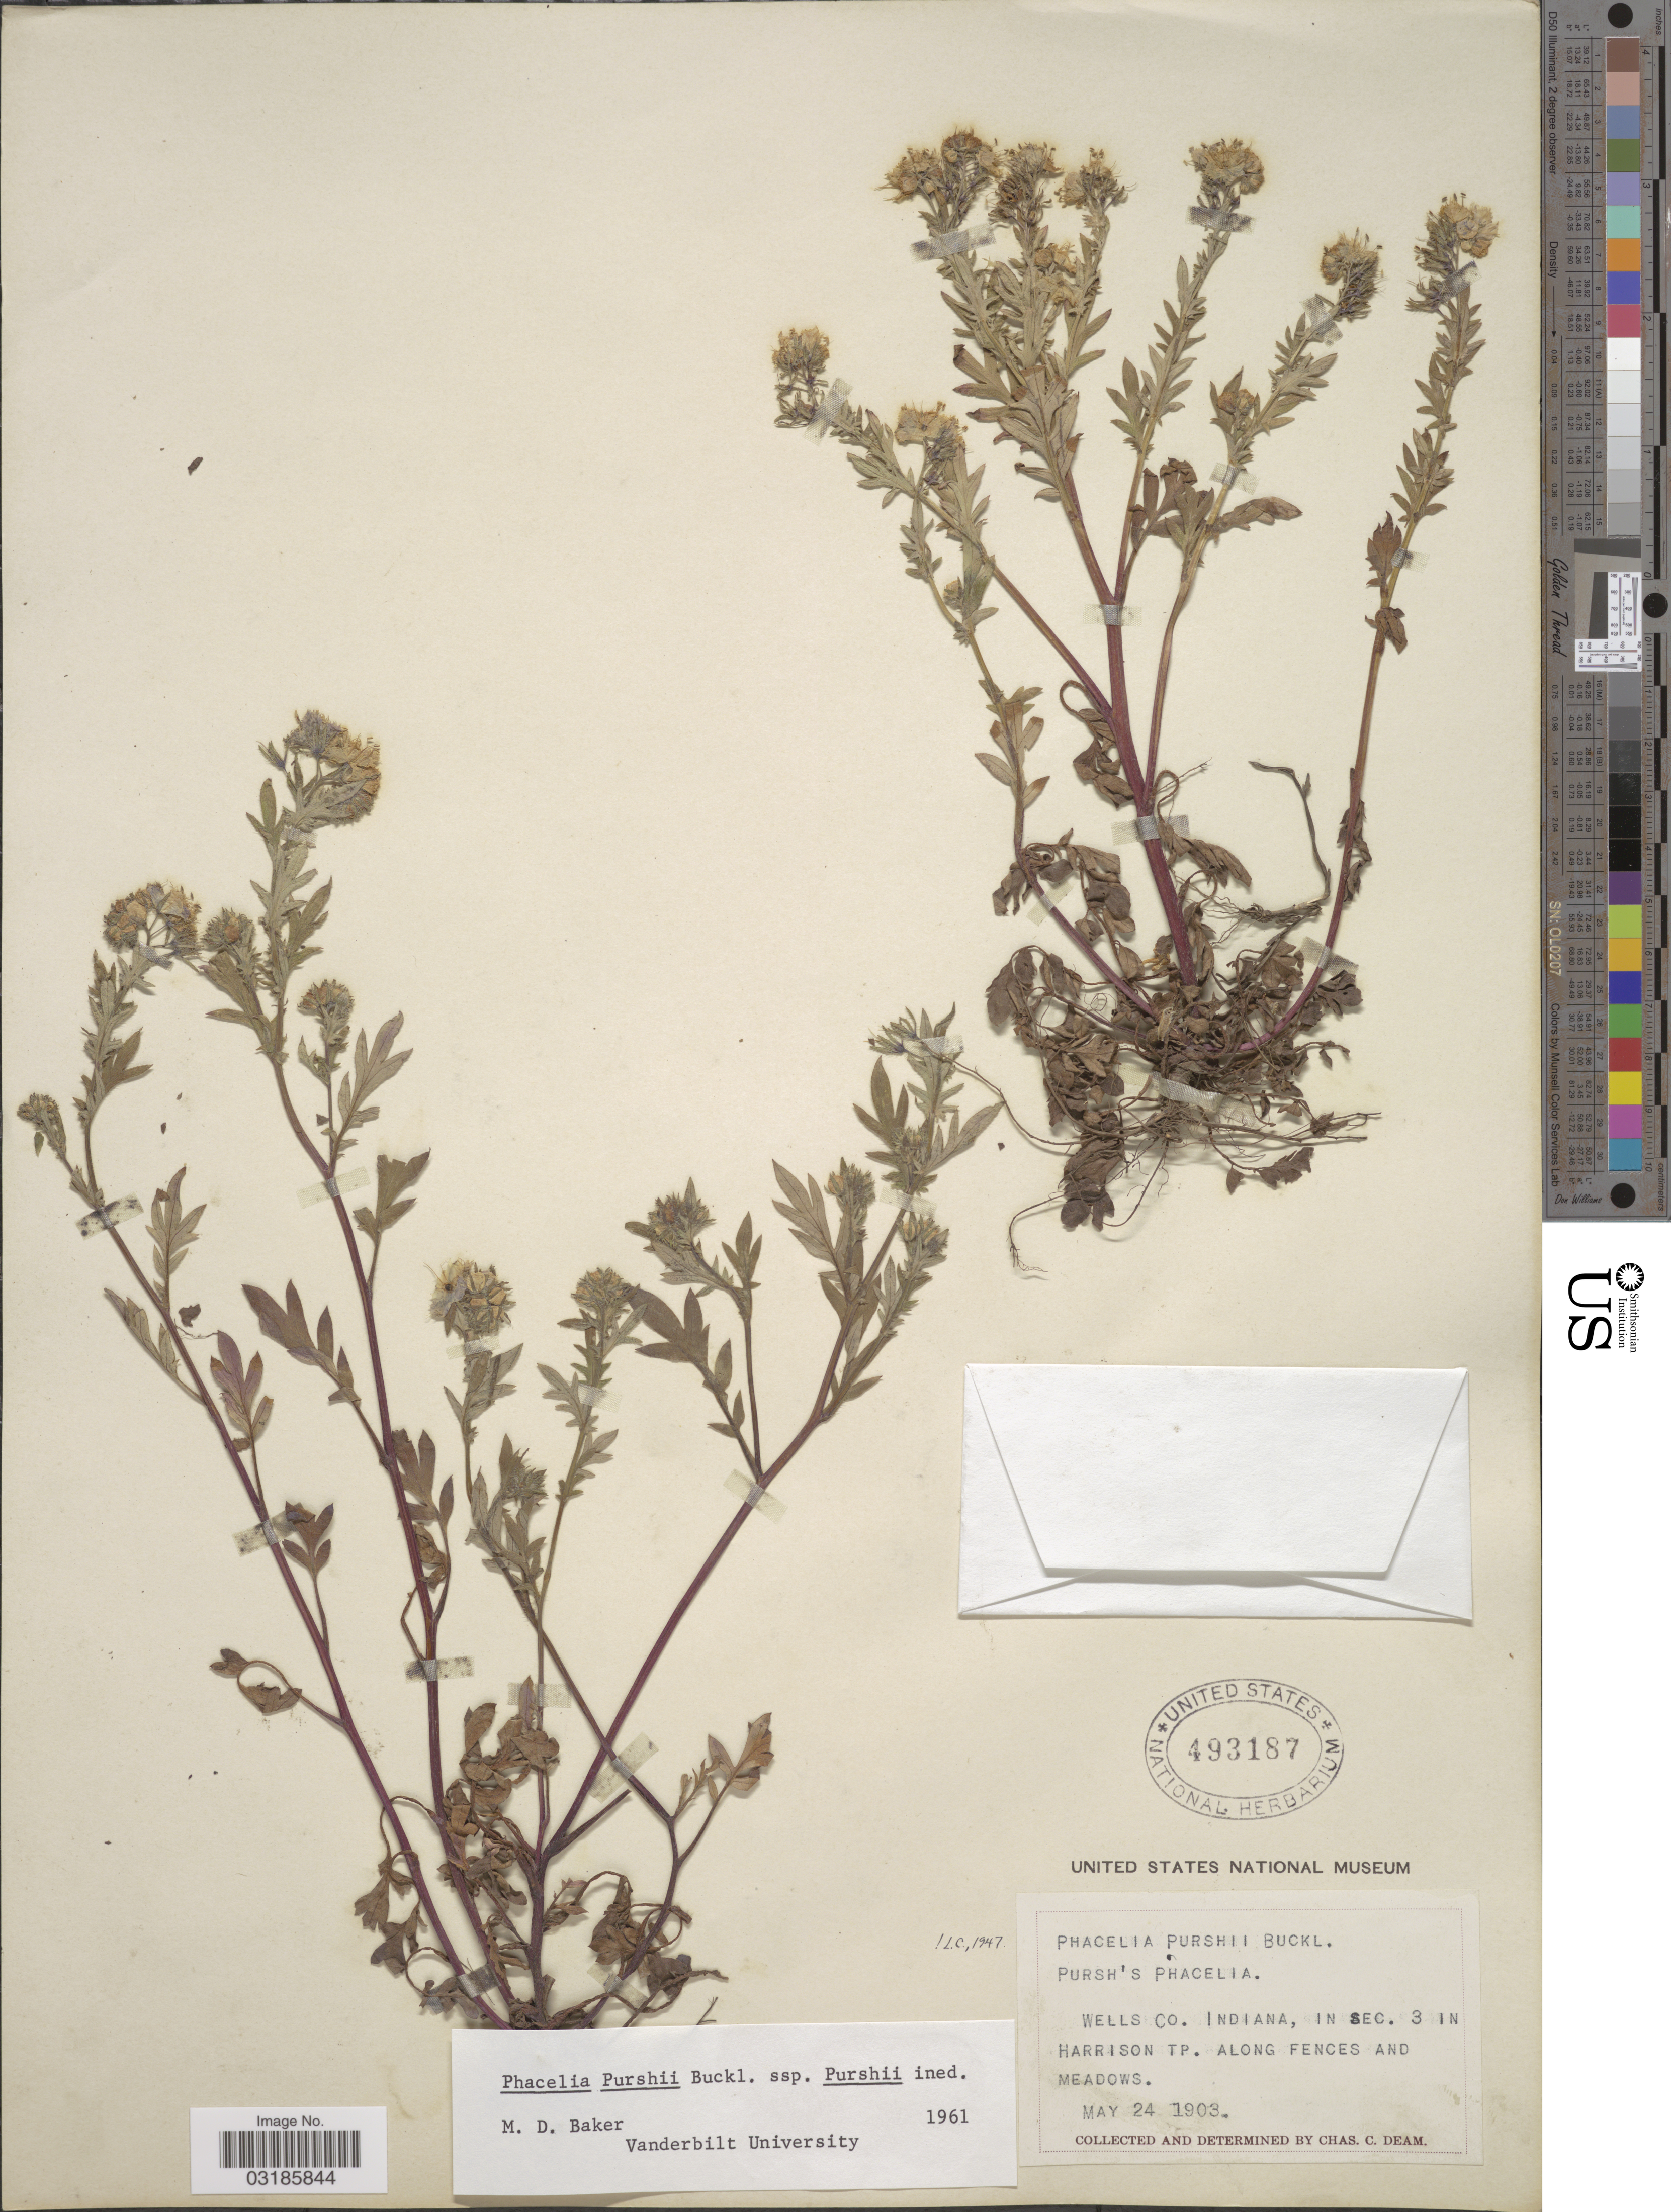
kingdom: Plantae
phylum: Tracheophyta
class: Magnoliopsida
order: Boraginales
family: Hydrophyllaceae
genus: Phacelia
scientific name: Phacelia purshii subsp. purshii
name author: Buckley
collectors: C. C. Deam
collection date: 1903-05-24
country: United States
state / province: Indiana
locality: Wells Co. In sec. 3 in Harrison Tp. Along fences and meadows.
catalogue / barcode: US 493187